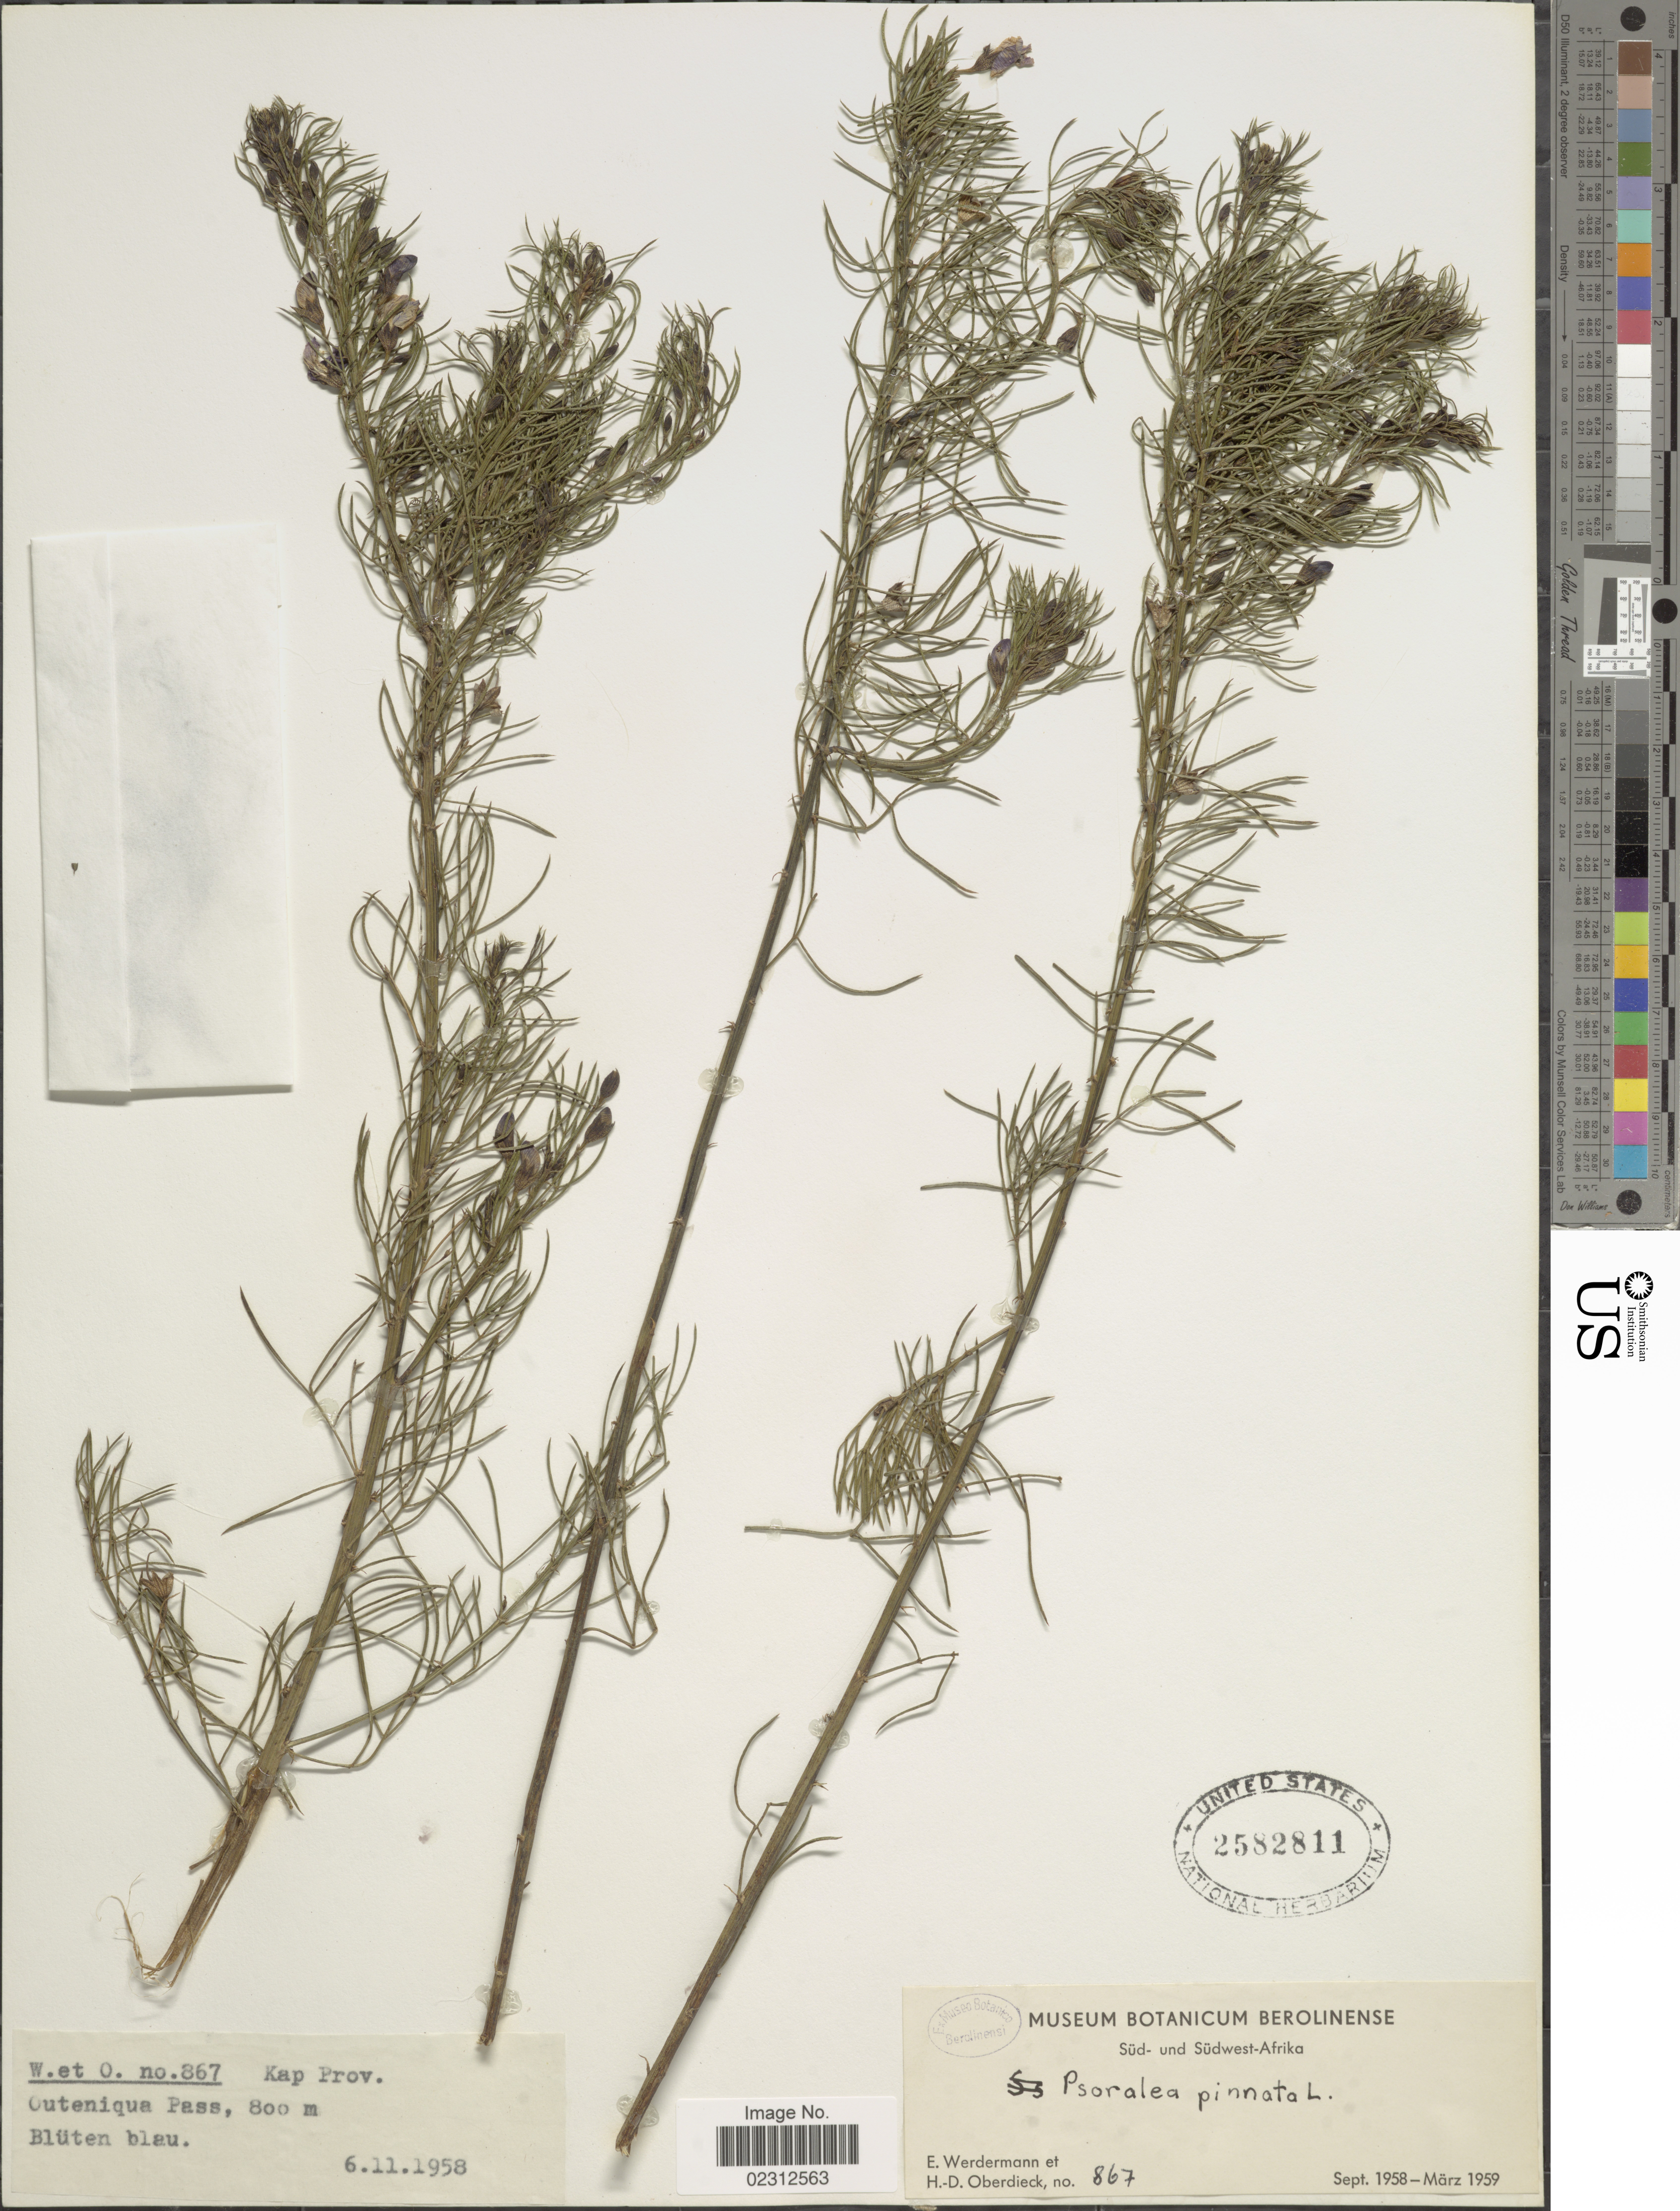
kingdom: Plantae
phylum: Tracheophyta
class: Magnoliopsida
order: Fabales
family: Fabaceae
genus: Psoralea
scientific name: Psoralea pinnata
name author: L.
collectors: E. Werdermann & H. Oberdieck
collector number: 867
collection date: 1958-11-06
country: South Africa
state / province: Western Cape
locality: Kap, Prov. Outeniqua Pass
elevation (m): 800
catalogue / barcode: US 2582811